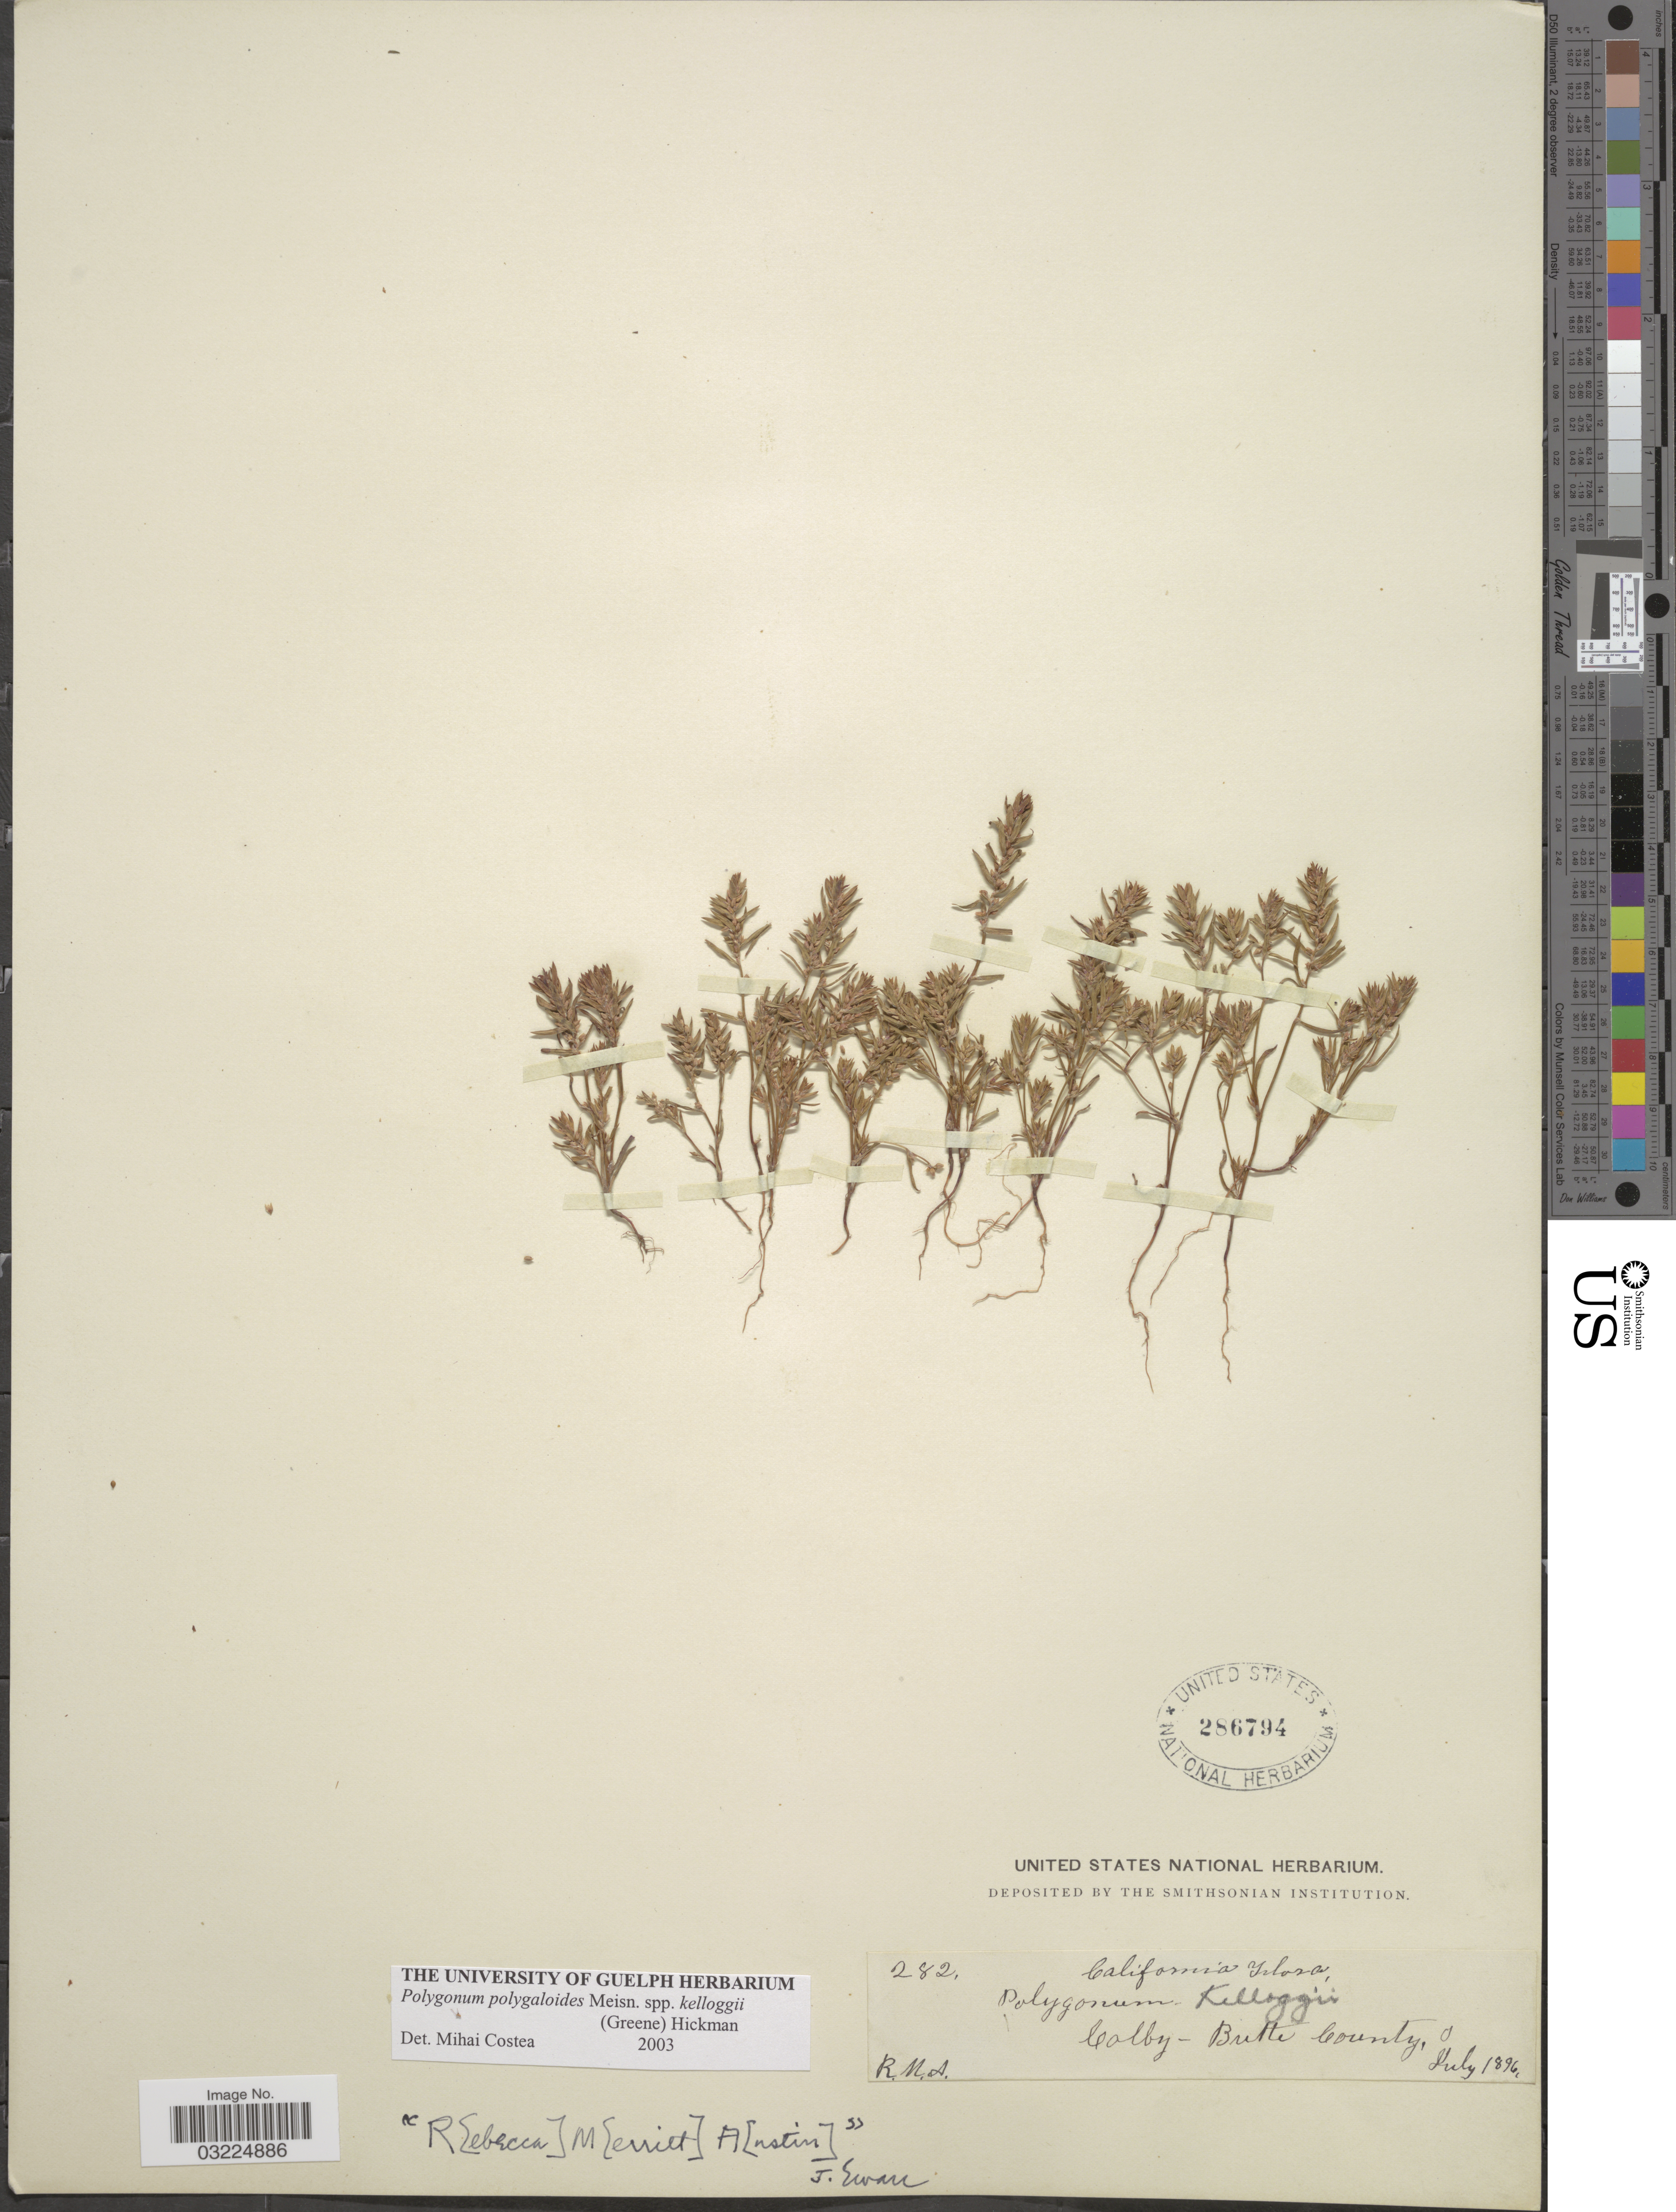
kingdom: Plantae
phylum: Tracheophyta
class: Magnoliopsida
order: Caryophyllales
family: Polygonaceae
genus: Polygonum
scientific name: Polygonum polygaloides subsp. kelloggii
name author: (Greene) Hickman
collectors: R. M. A.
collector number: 282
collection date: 1896-07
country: United States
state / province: California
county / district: Butte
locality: Colby - Butte County.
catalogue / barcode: US 286794